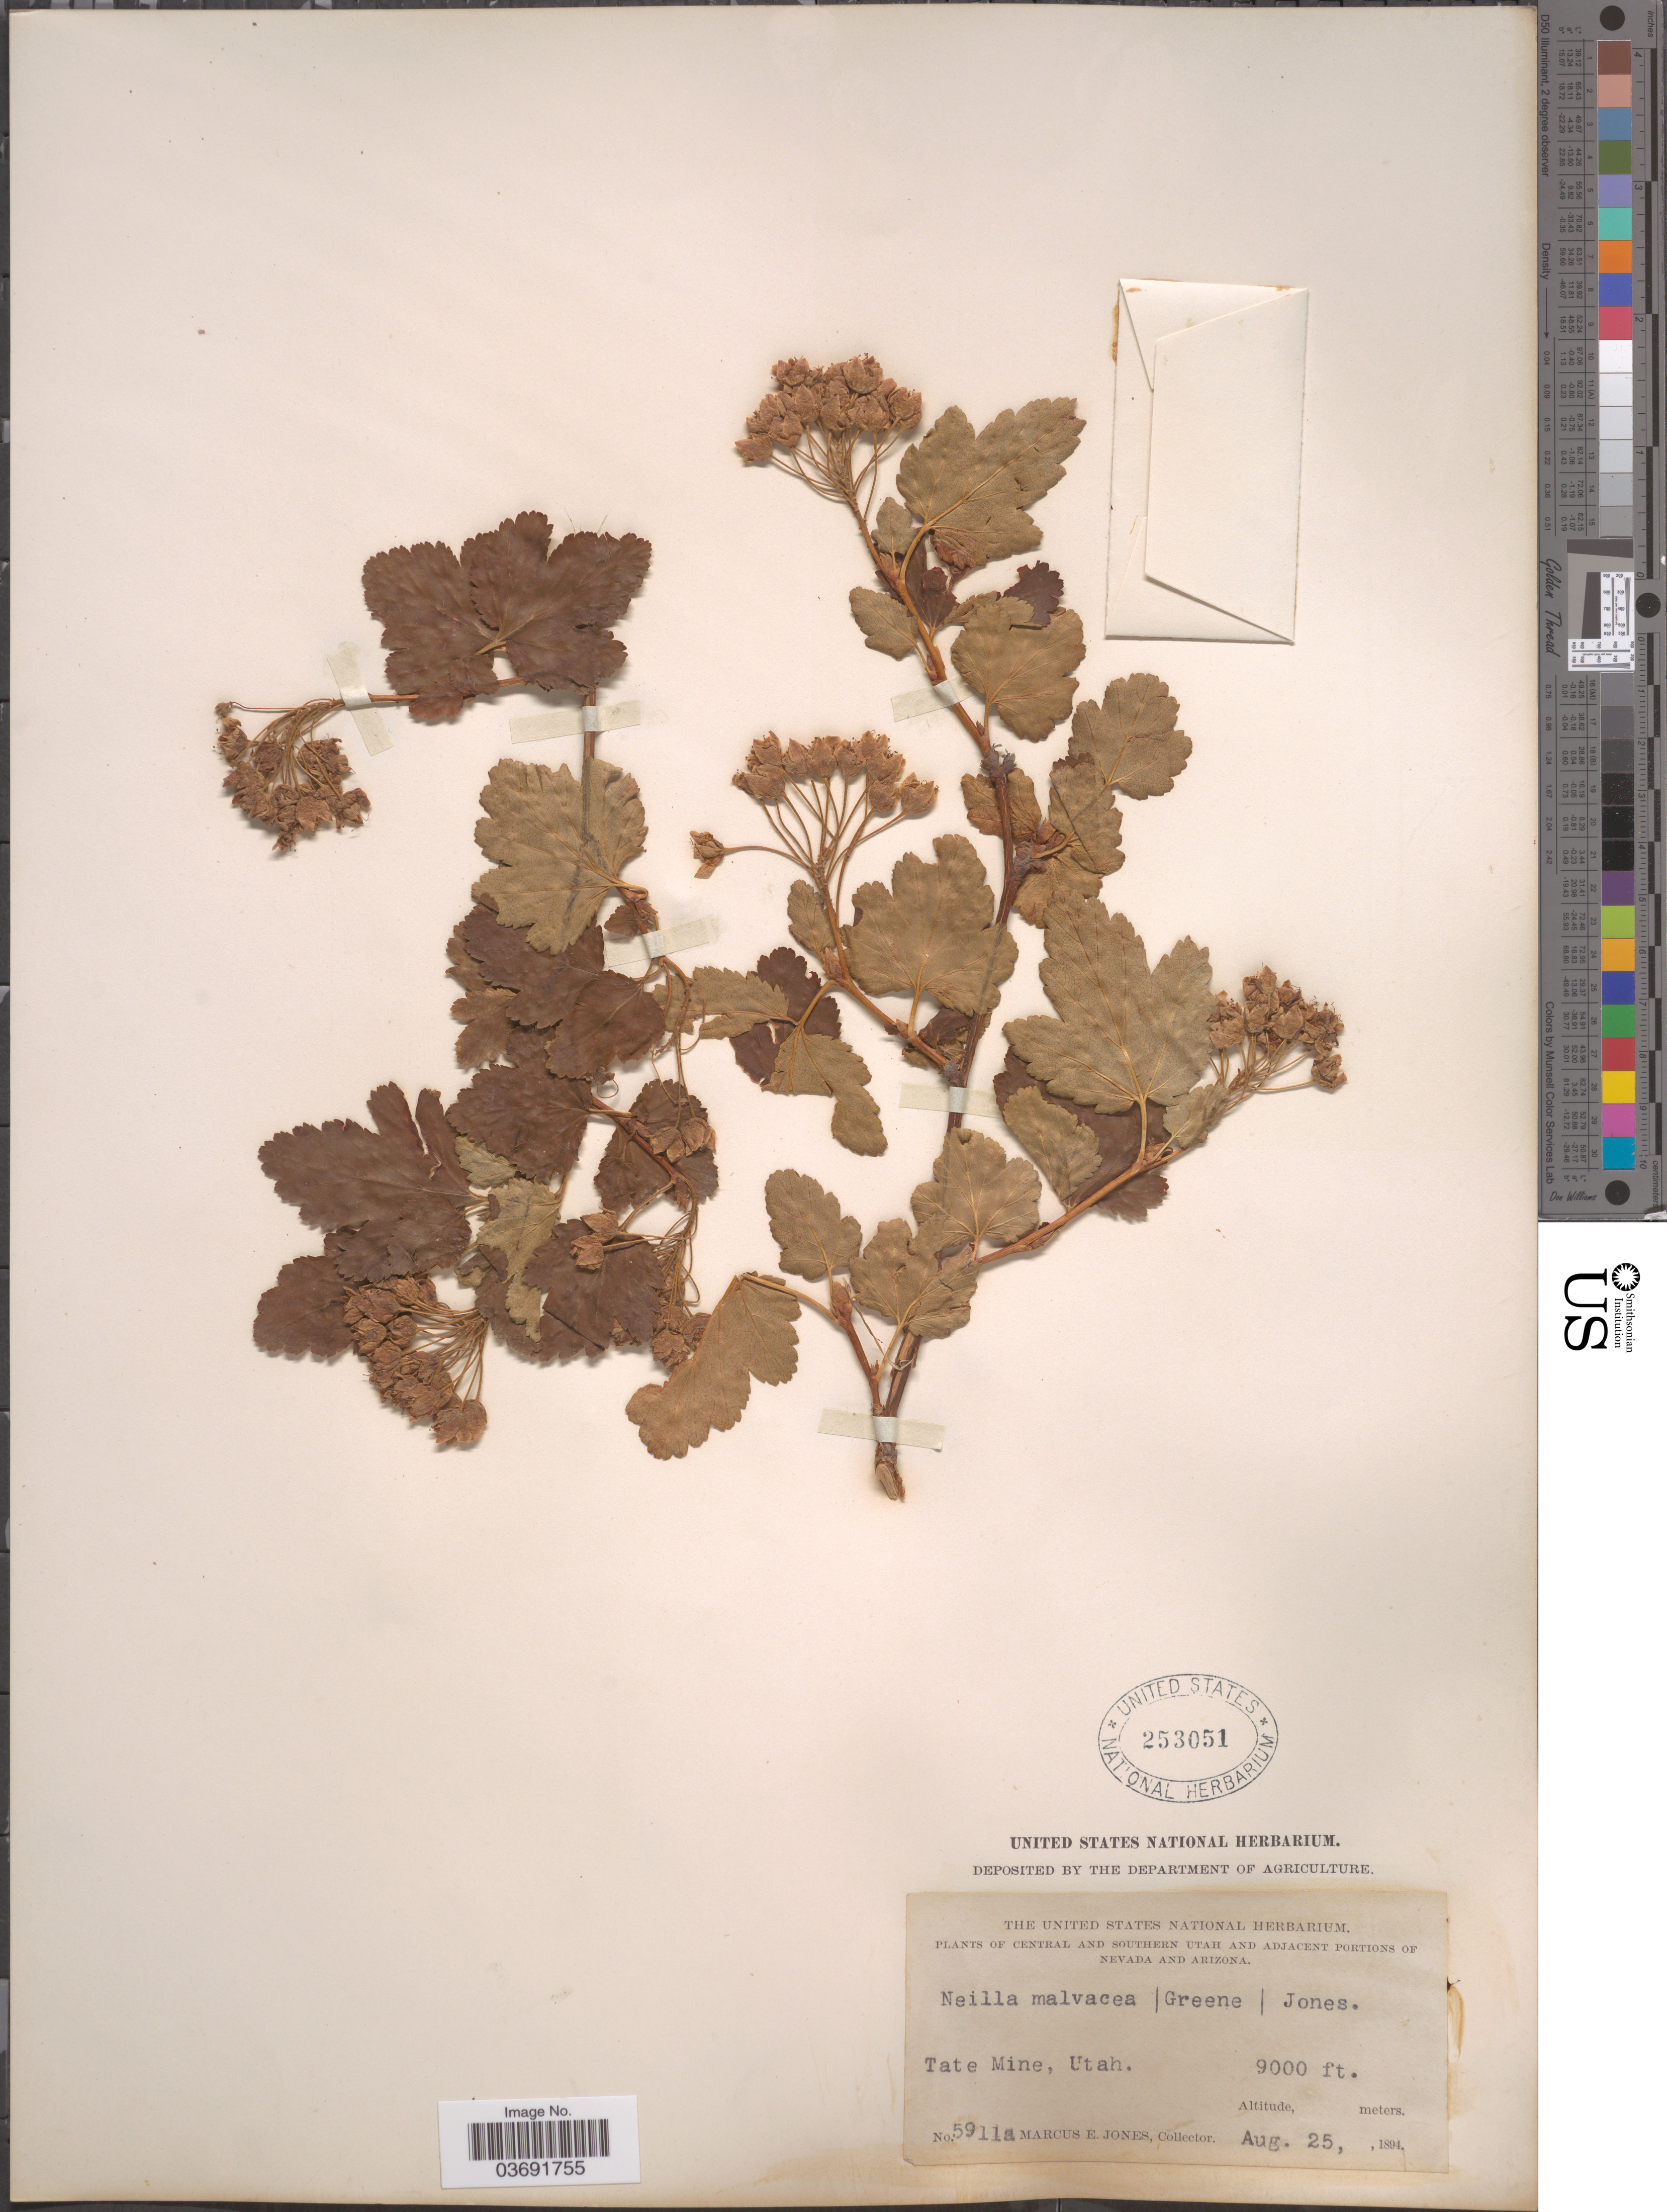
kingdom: Plantae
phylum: Tracheophyta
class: Magnoliopsida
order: Rosales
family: Rosaceae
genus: Physocarpus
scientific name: Physocarpus malvaceus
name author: (Greene) Kuntze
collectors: M. E. Jones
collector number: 5911a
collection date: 1894-08-25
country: United States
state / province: Utah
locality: Central and Southern Utah. Tate Mine.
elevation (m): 2743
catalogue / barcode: US 253051